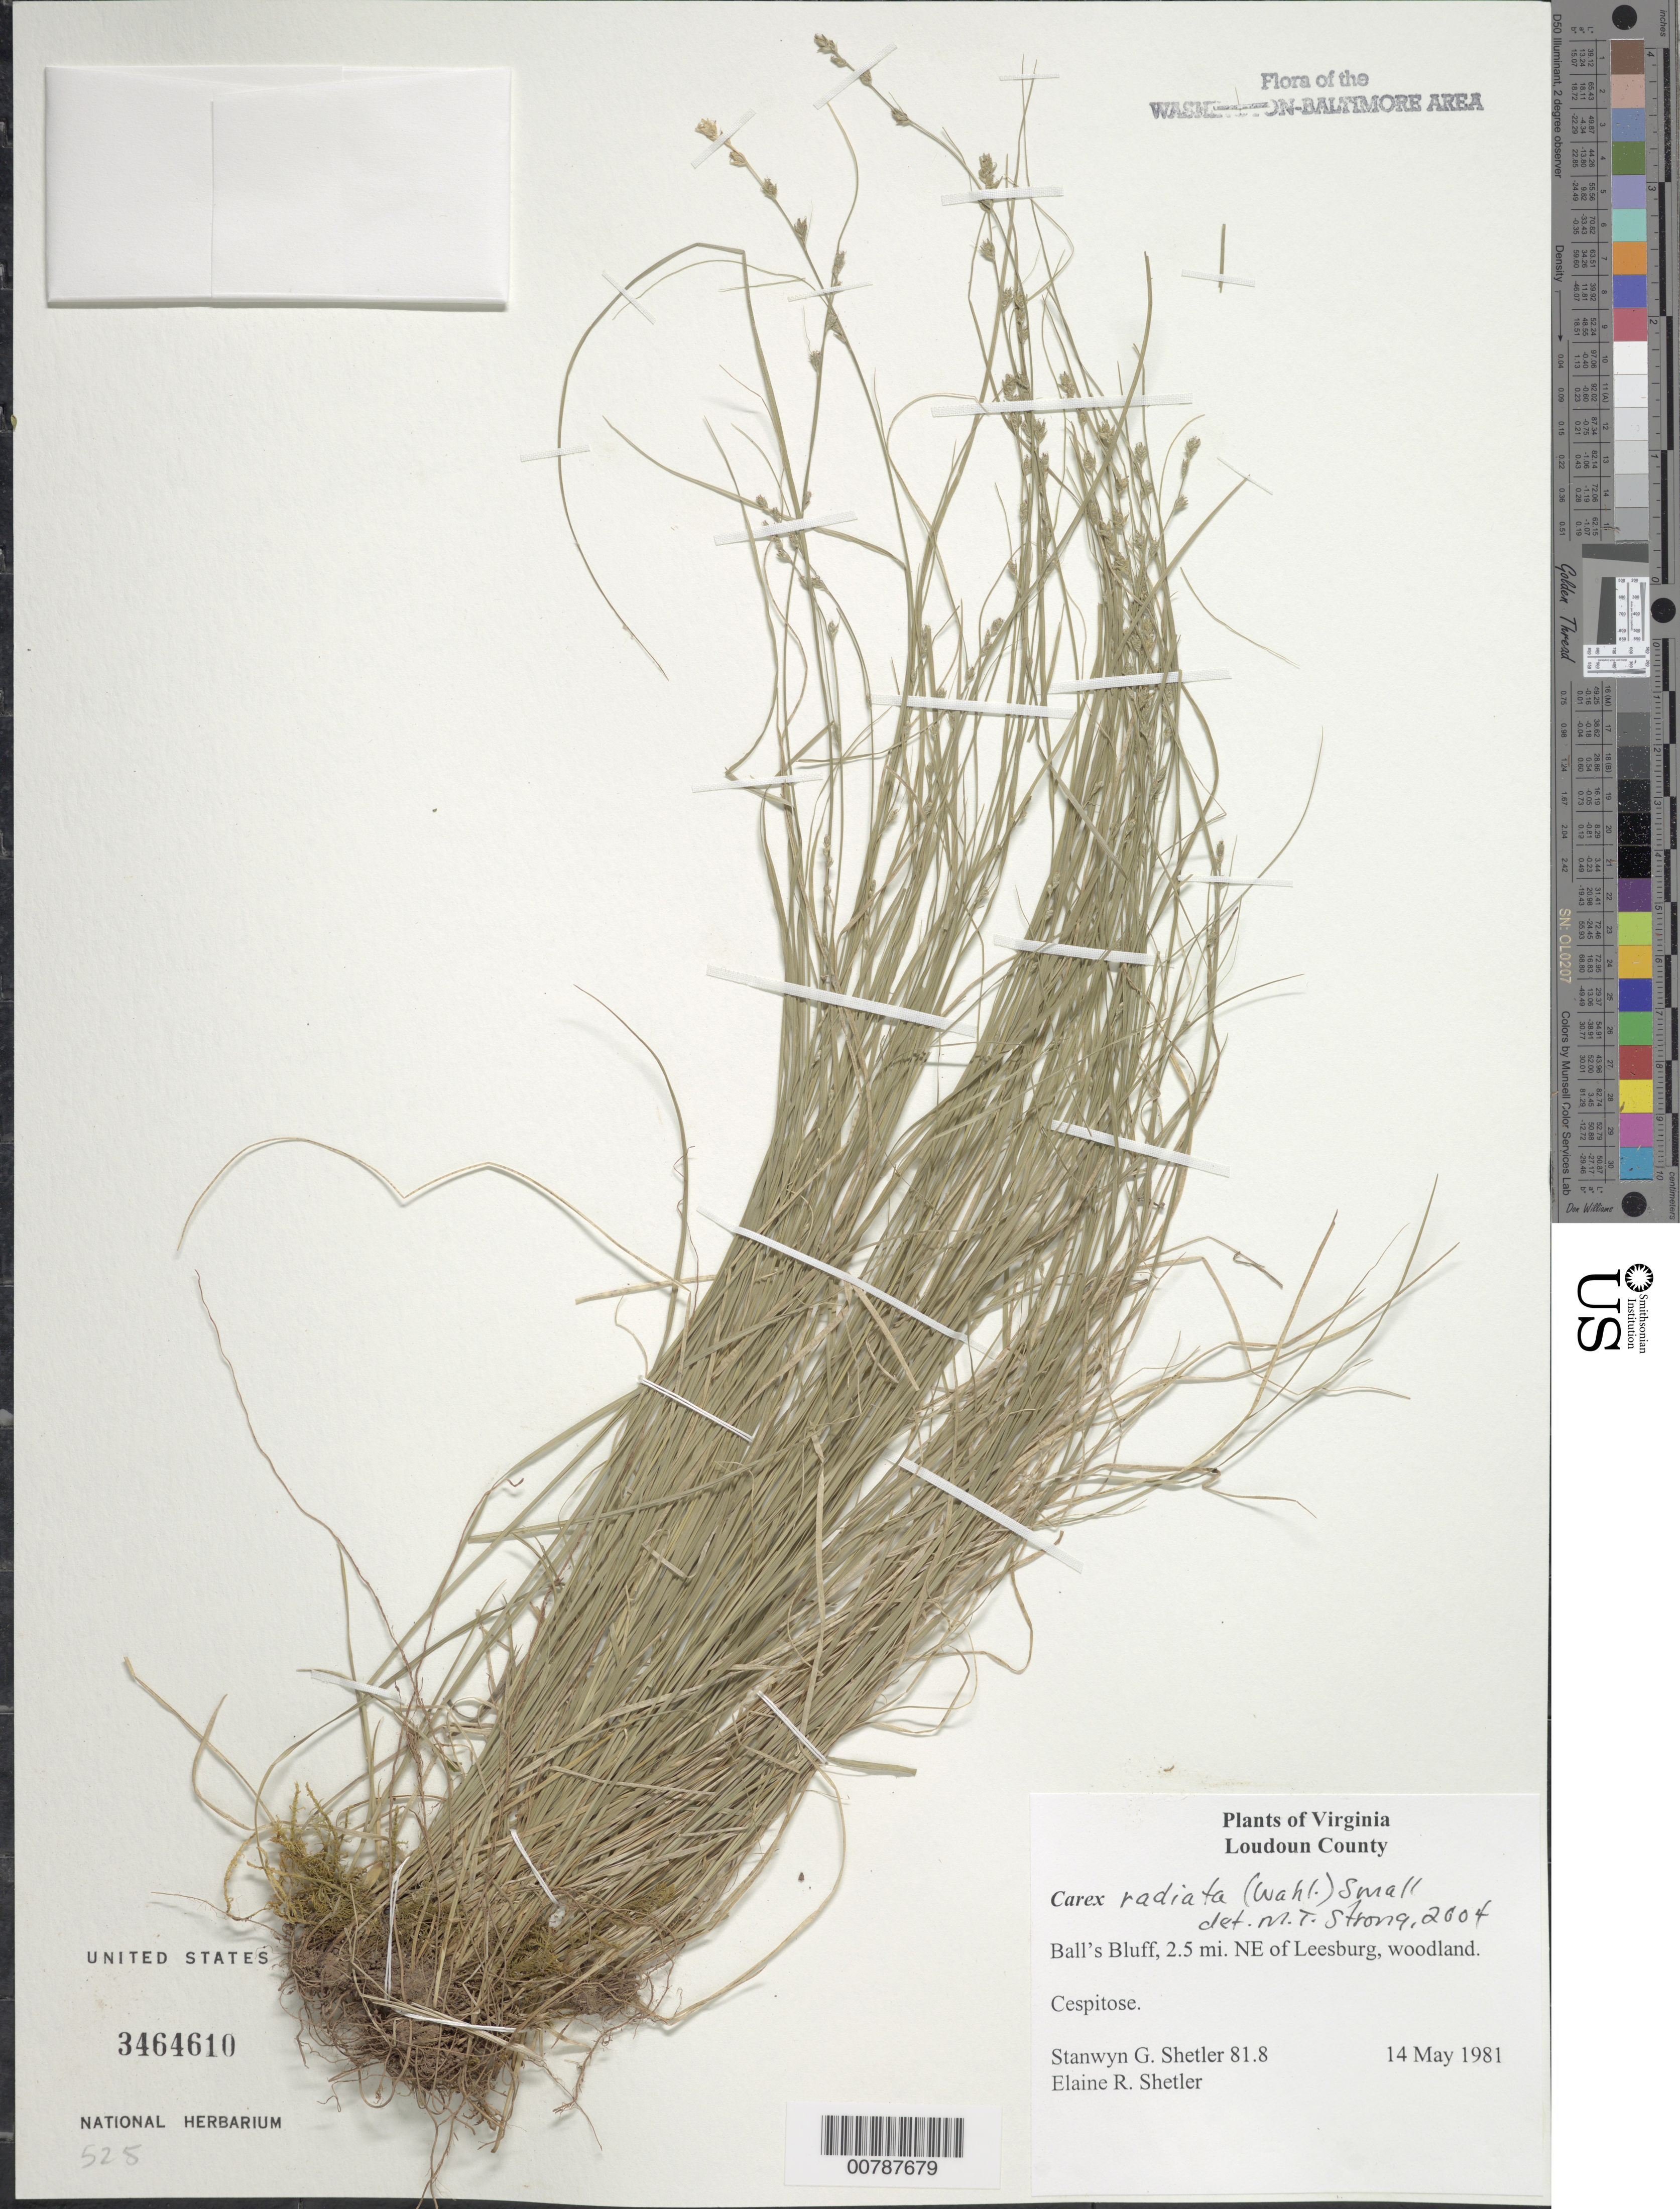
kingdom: Plantae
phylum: Tracheophyta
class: Liliopsida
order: Poales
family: Cyperaceae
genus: Carex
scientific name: Carex radiata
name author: (Wahlenb.) Small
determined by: Strong, M. T., (US), Smithsonian Institution - National Museum of Natural History (UNITED STATES)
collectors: S. Shetler & E. R. Shetler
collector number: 81.8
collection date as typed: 14 May 1981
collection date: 1981-05-14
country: United States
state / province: Virginia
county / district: Loudoun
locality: Ball's Bluff, 2.5 mi. NE of Leesburg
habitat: Woodland.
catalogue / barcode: US 3464610